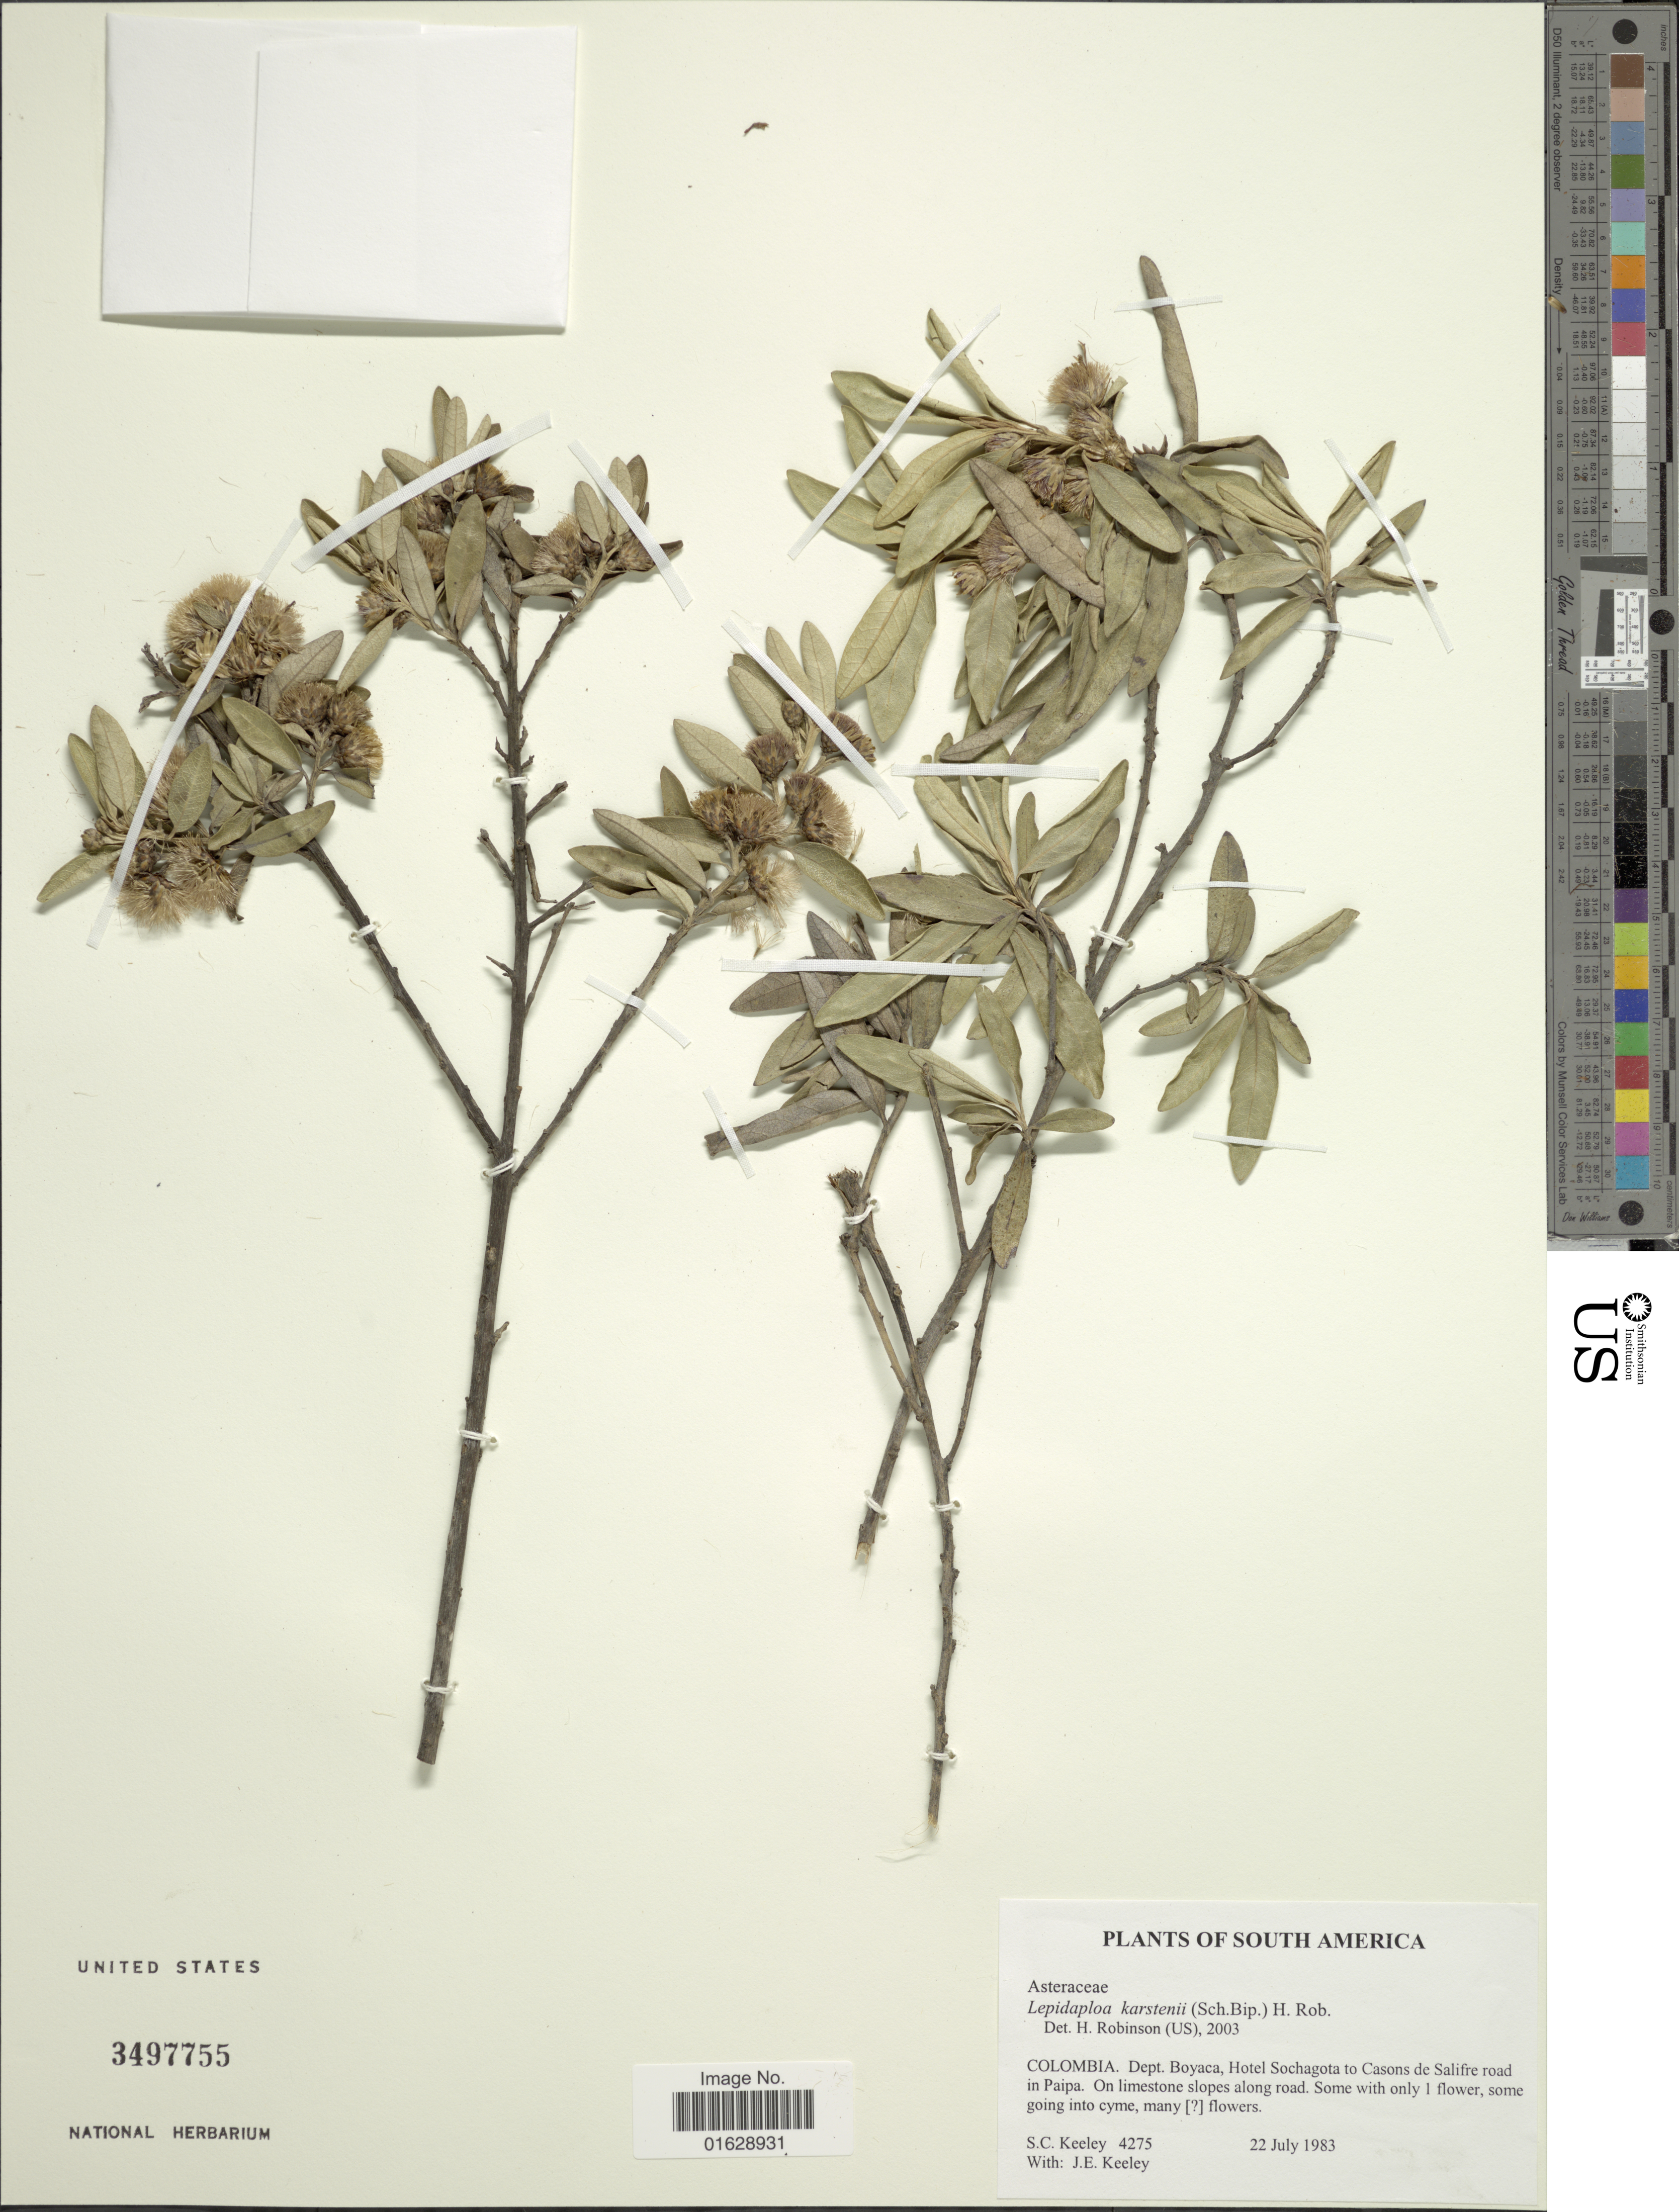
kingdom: Plantae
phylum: Tracheophyta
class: Magnoliopsida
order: Asterales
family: Asteraceae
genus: Lepidaploa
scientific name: Lepidaploa karstenii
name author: (Sch. Bip.) H. Rob.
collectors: S. C. Keeley & J. E. Keeley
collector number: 4275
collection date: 1983-07-22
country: Colombia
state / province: Boyacá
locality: Dept. Boyaca, Hotel Sochagota to Casons de Salifre road in Paipa. Along road.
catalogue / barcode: US 3497755